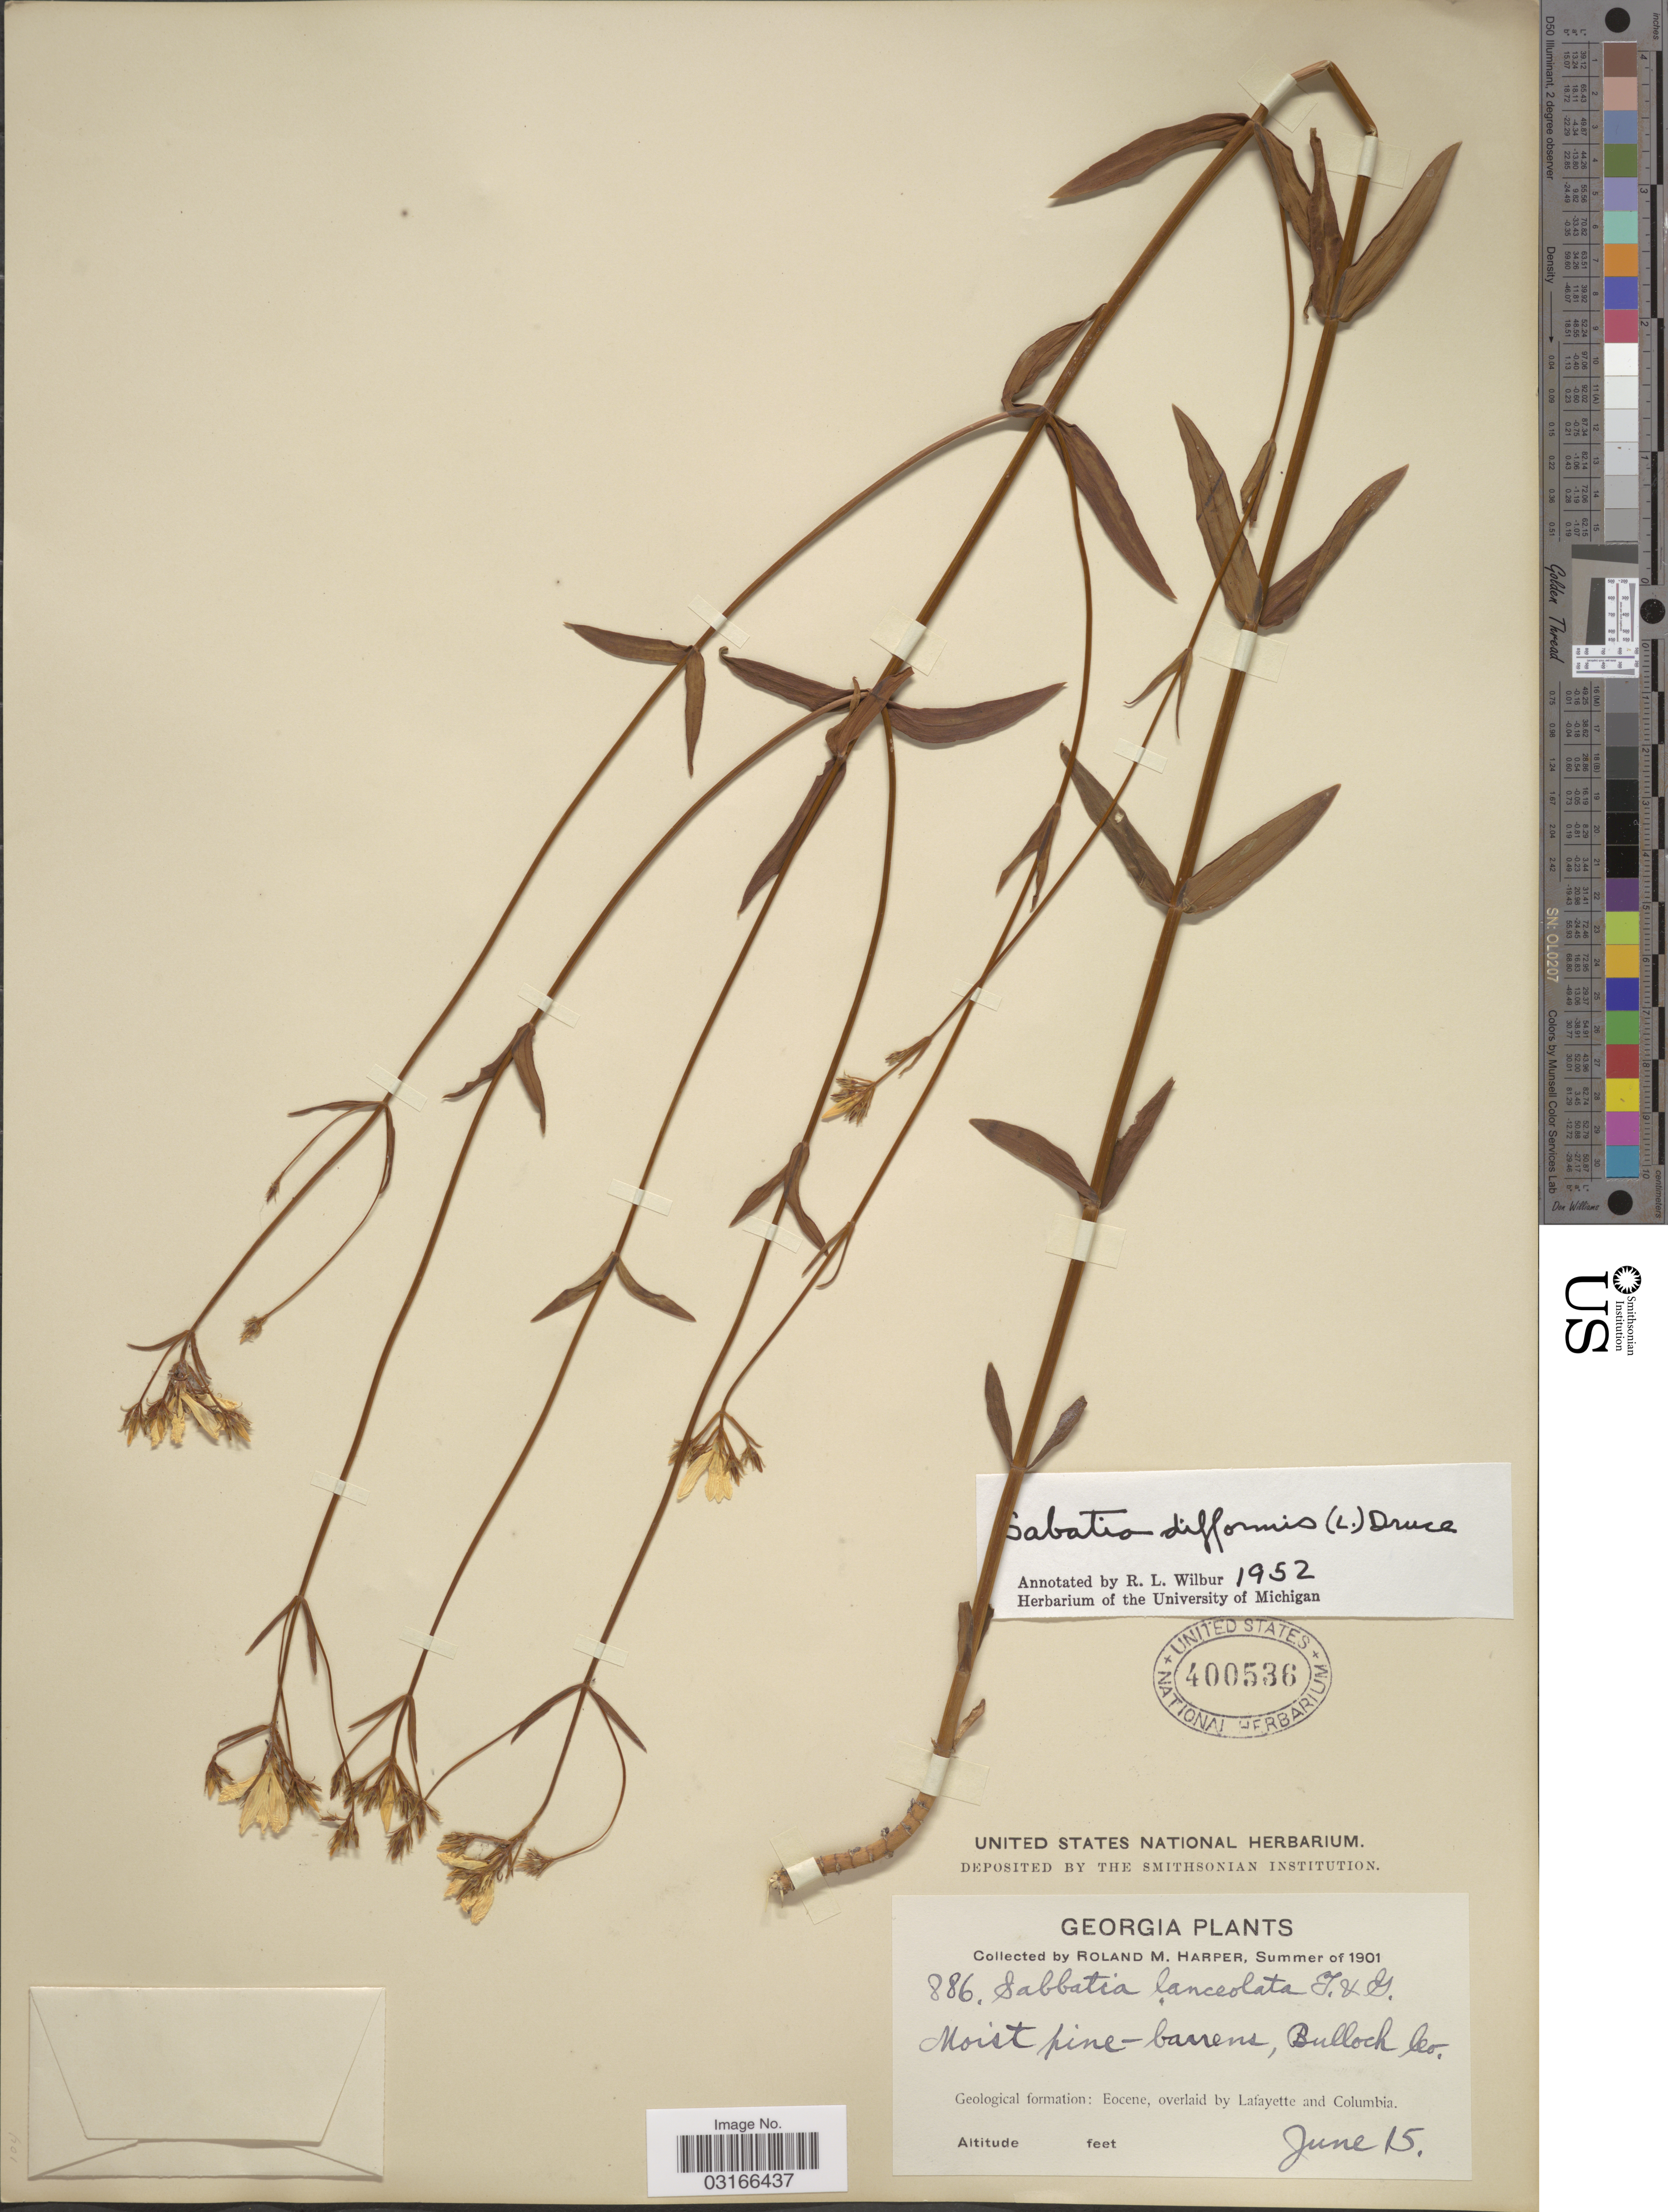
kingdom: Plantae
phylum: Tracheophyta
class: Magnoliopsida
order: Gentianales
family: Gentianaceae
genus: Sabatia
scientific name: Sabatia difformis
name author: (L.) Druce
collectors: R. M. Harper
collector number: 886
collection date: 1901-06-15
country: United States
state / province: Georgia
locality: Moist pine-barrens, Bulloch Co. Geological formation: Eocene, overlaid by Lafayette and Columbia.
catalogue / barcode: US 400536